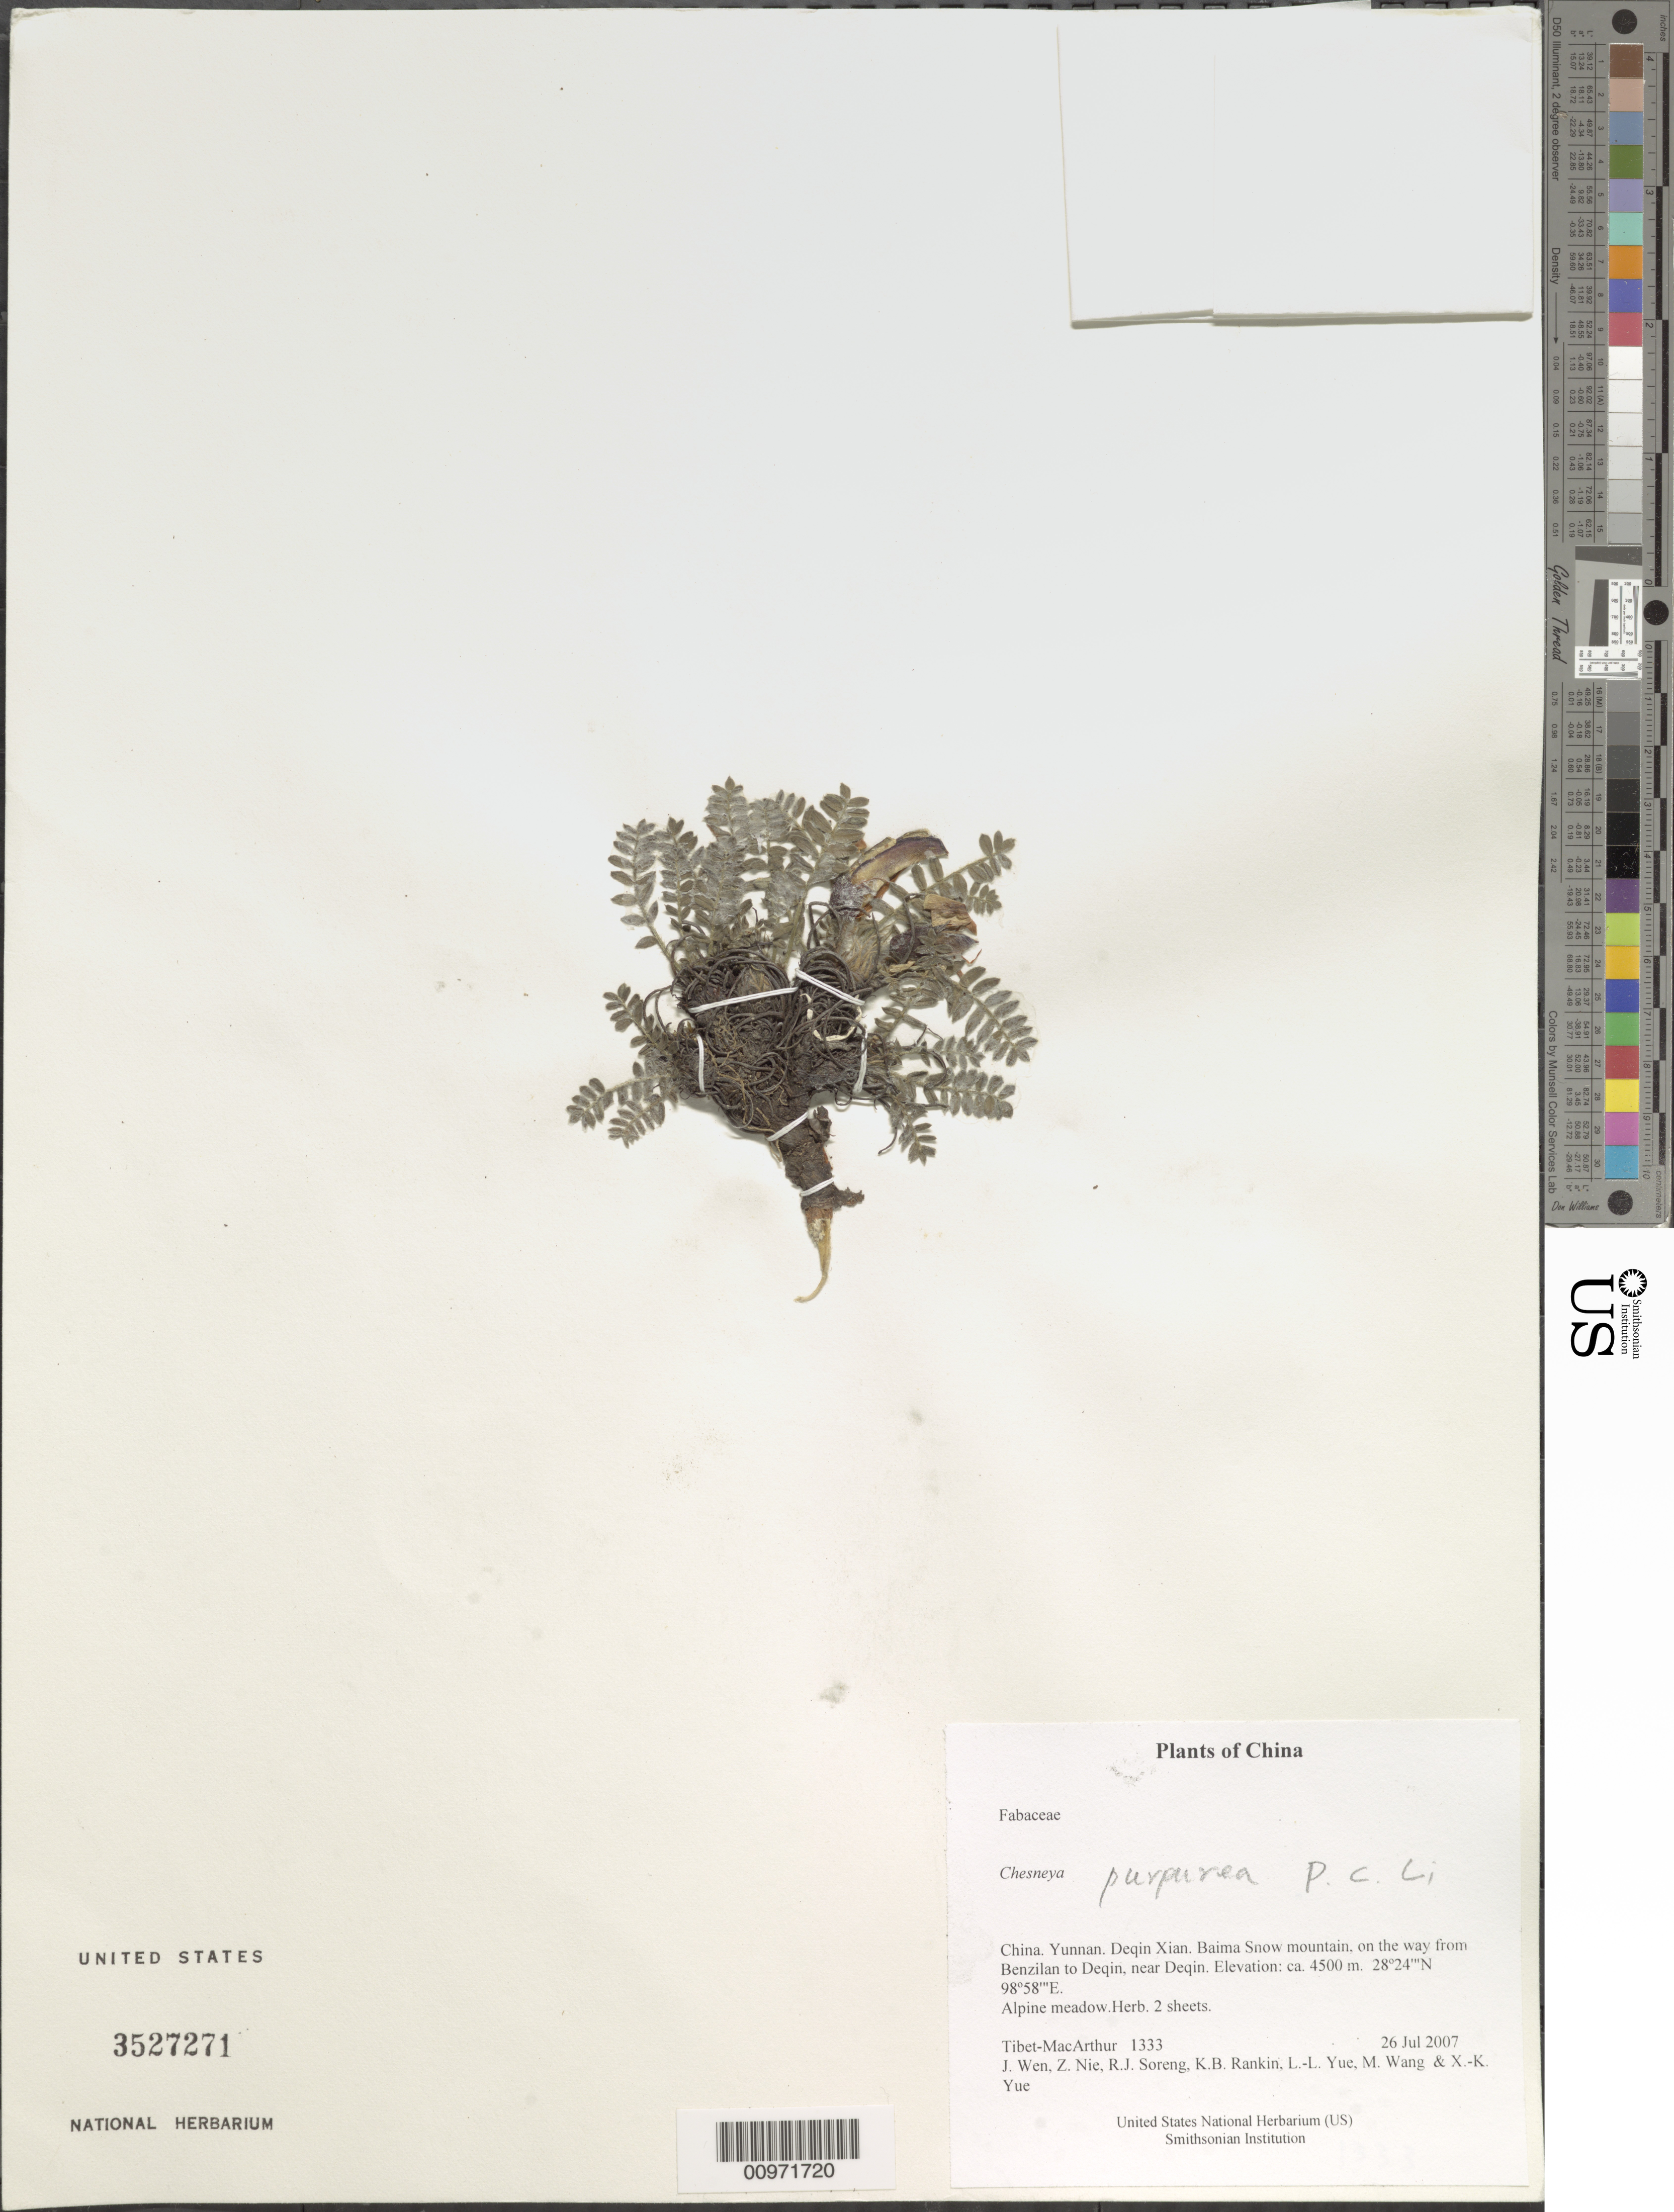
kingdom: Plantae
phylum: Tracheophyta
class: Magnoliopsida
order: Fabales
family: Fabaceae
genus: Chesneya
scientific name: Chesneya sp.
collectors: Tibet-MacArthur, J. Wen, Z. Nie, R. J. Soreng, K. Rankin, L. Yue, M. Wang & X. Yue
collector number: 1333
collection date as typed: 26 Jul 2007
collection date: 2007-07-26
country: China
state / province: Yunnan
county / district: Deqin Xian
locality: Baima Snow mountain, on the way from Benzilan to Deqin, near Deqin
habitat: Alpine meadow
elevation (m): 4500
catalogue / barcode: US 3527271